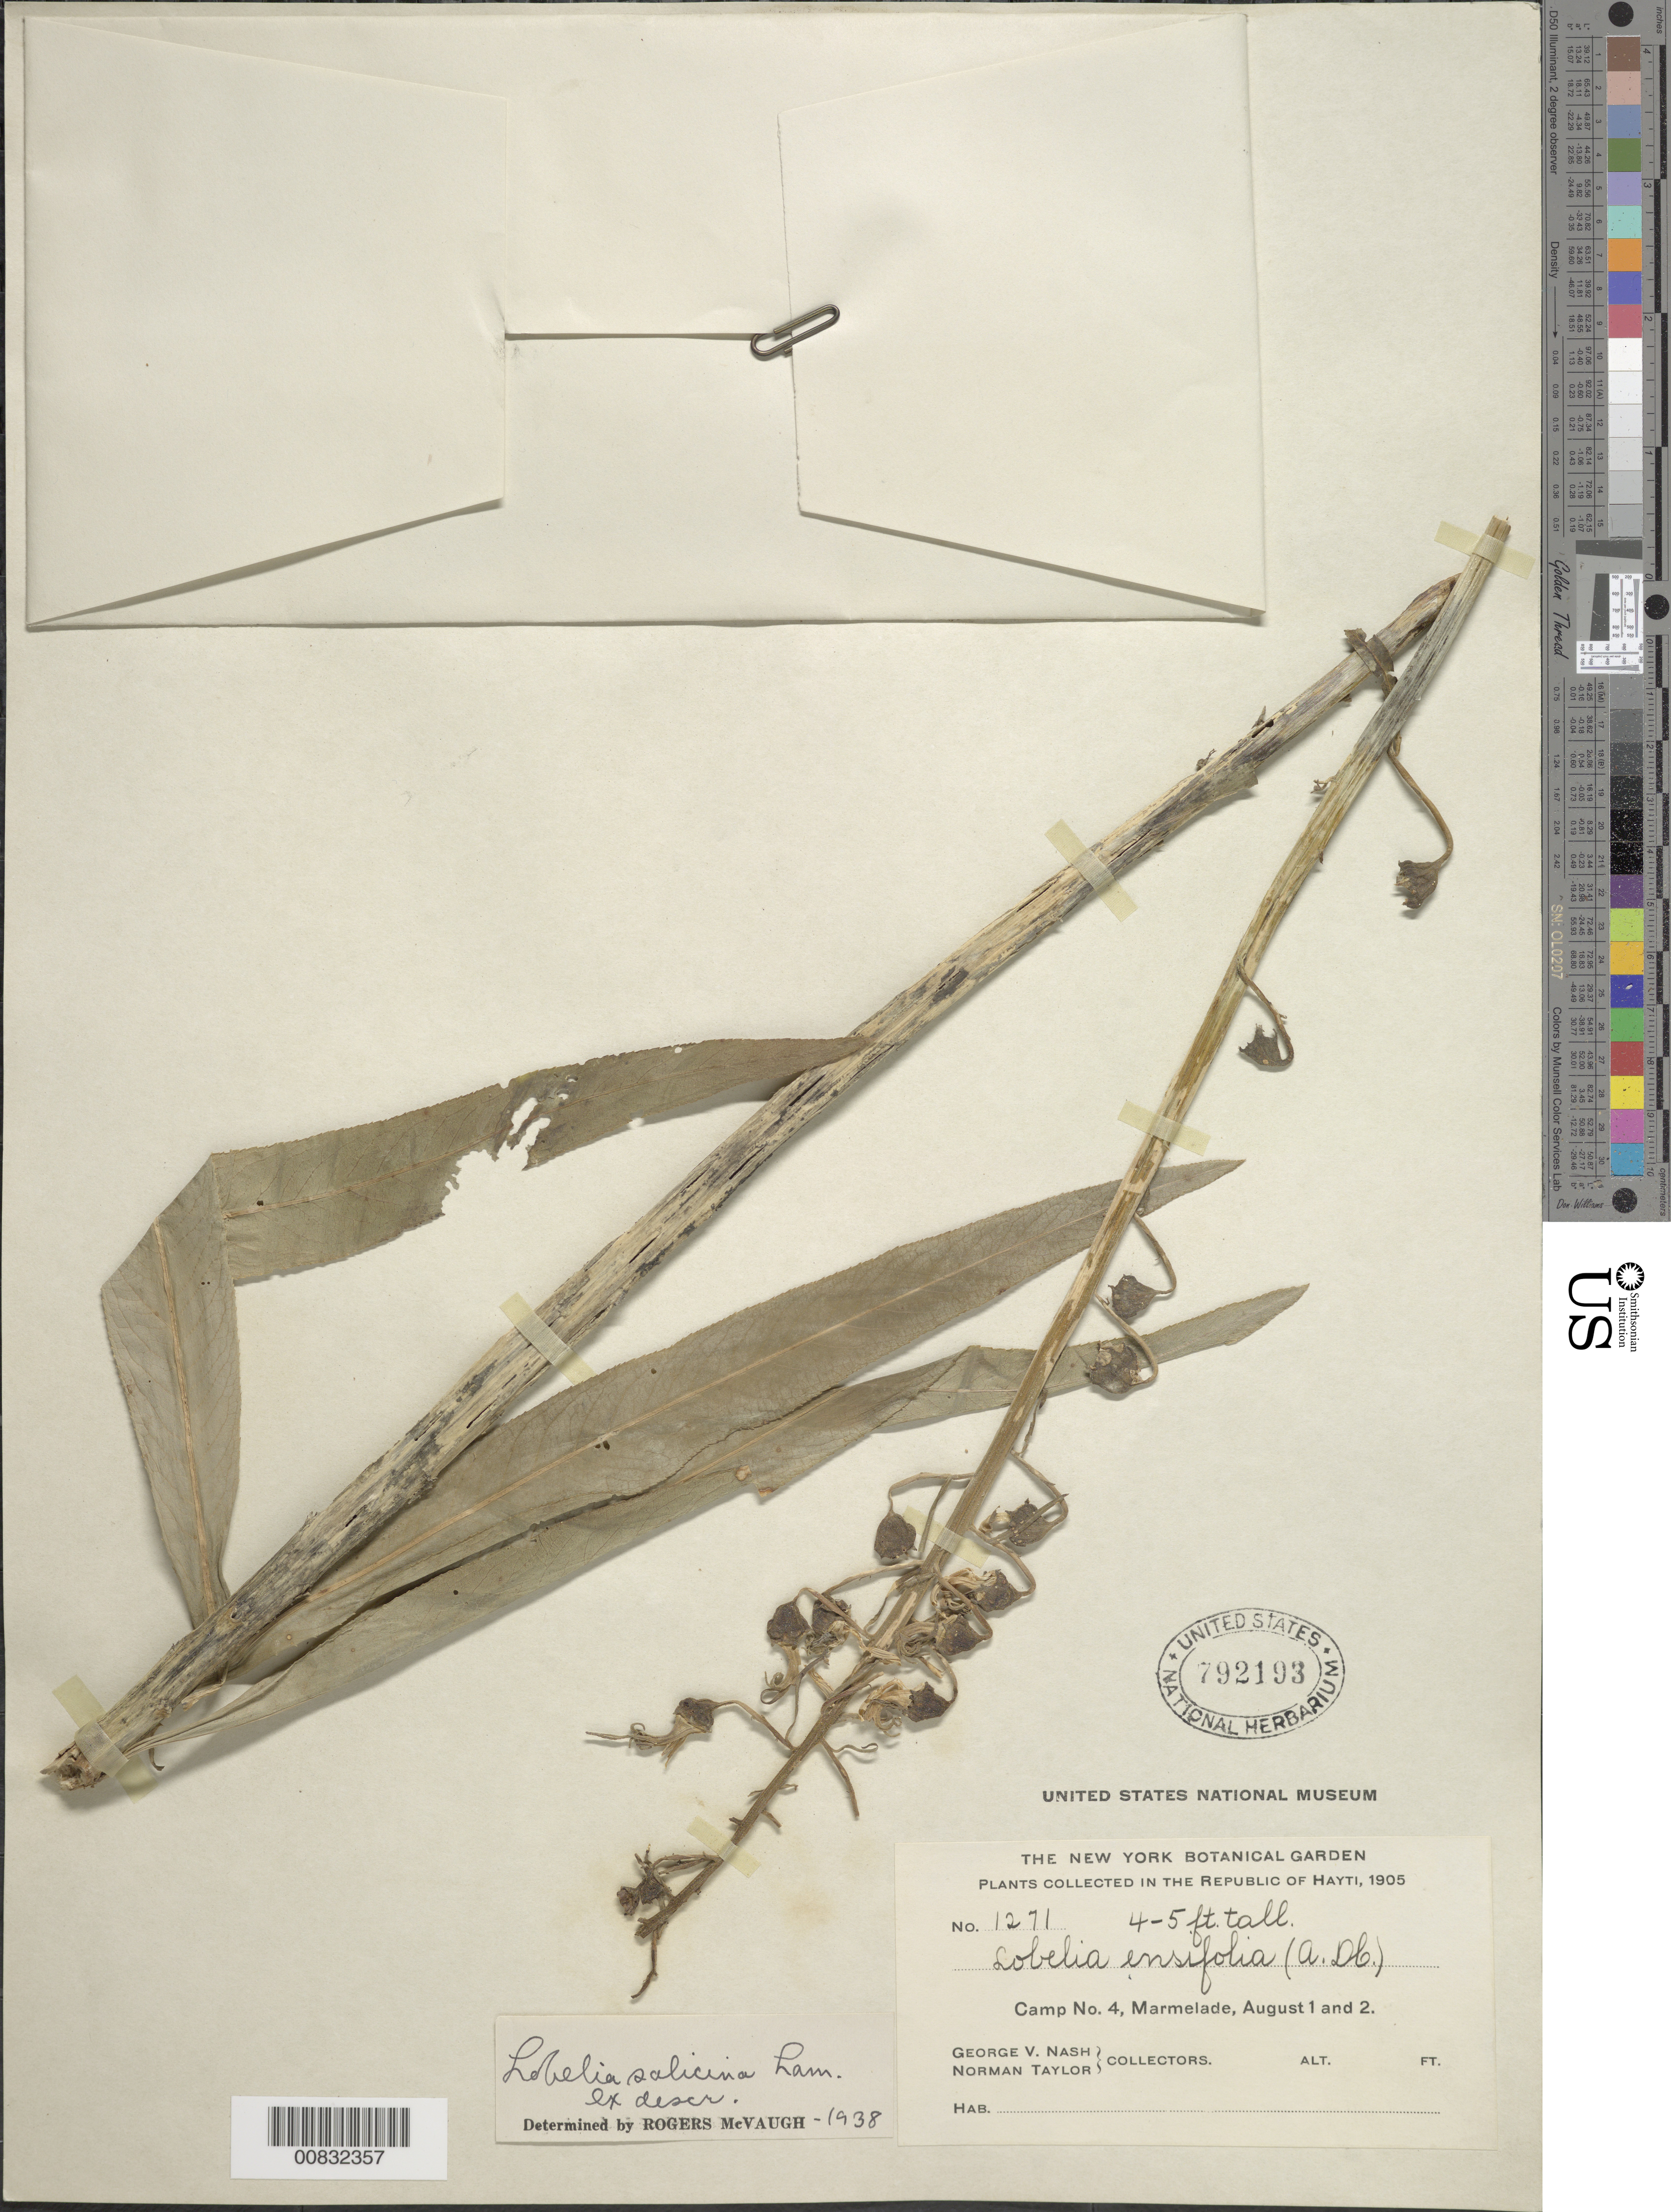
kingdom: Plantae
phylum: Tracheophyta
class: Magnoliopsida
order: Asterales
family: Campanulaceae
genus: Lobelia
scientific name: Lobelia salicina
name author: Lam.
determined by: McVaugh, R.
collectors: G. V. Nash & N. Taylor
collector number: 1271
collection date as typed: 01 Aug 1905 and 02 Aug 1905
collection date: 1905-08-01,1905-08-02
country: Haiti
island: Hispaniola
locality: Marmelade, Camp No. 4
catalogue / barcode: US 792193